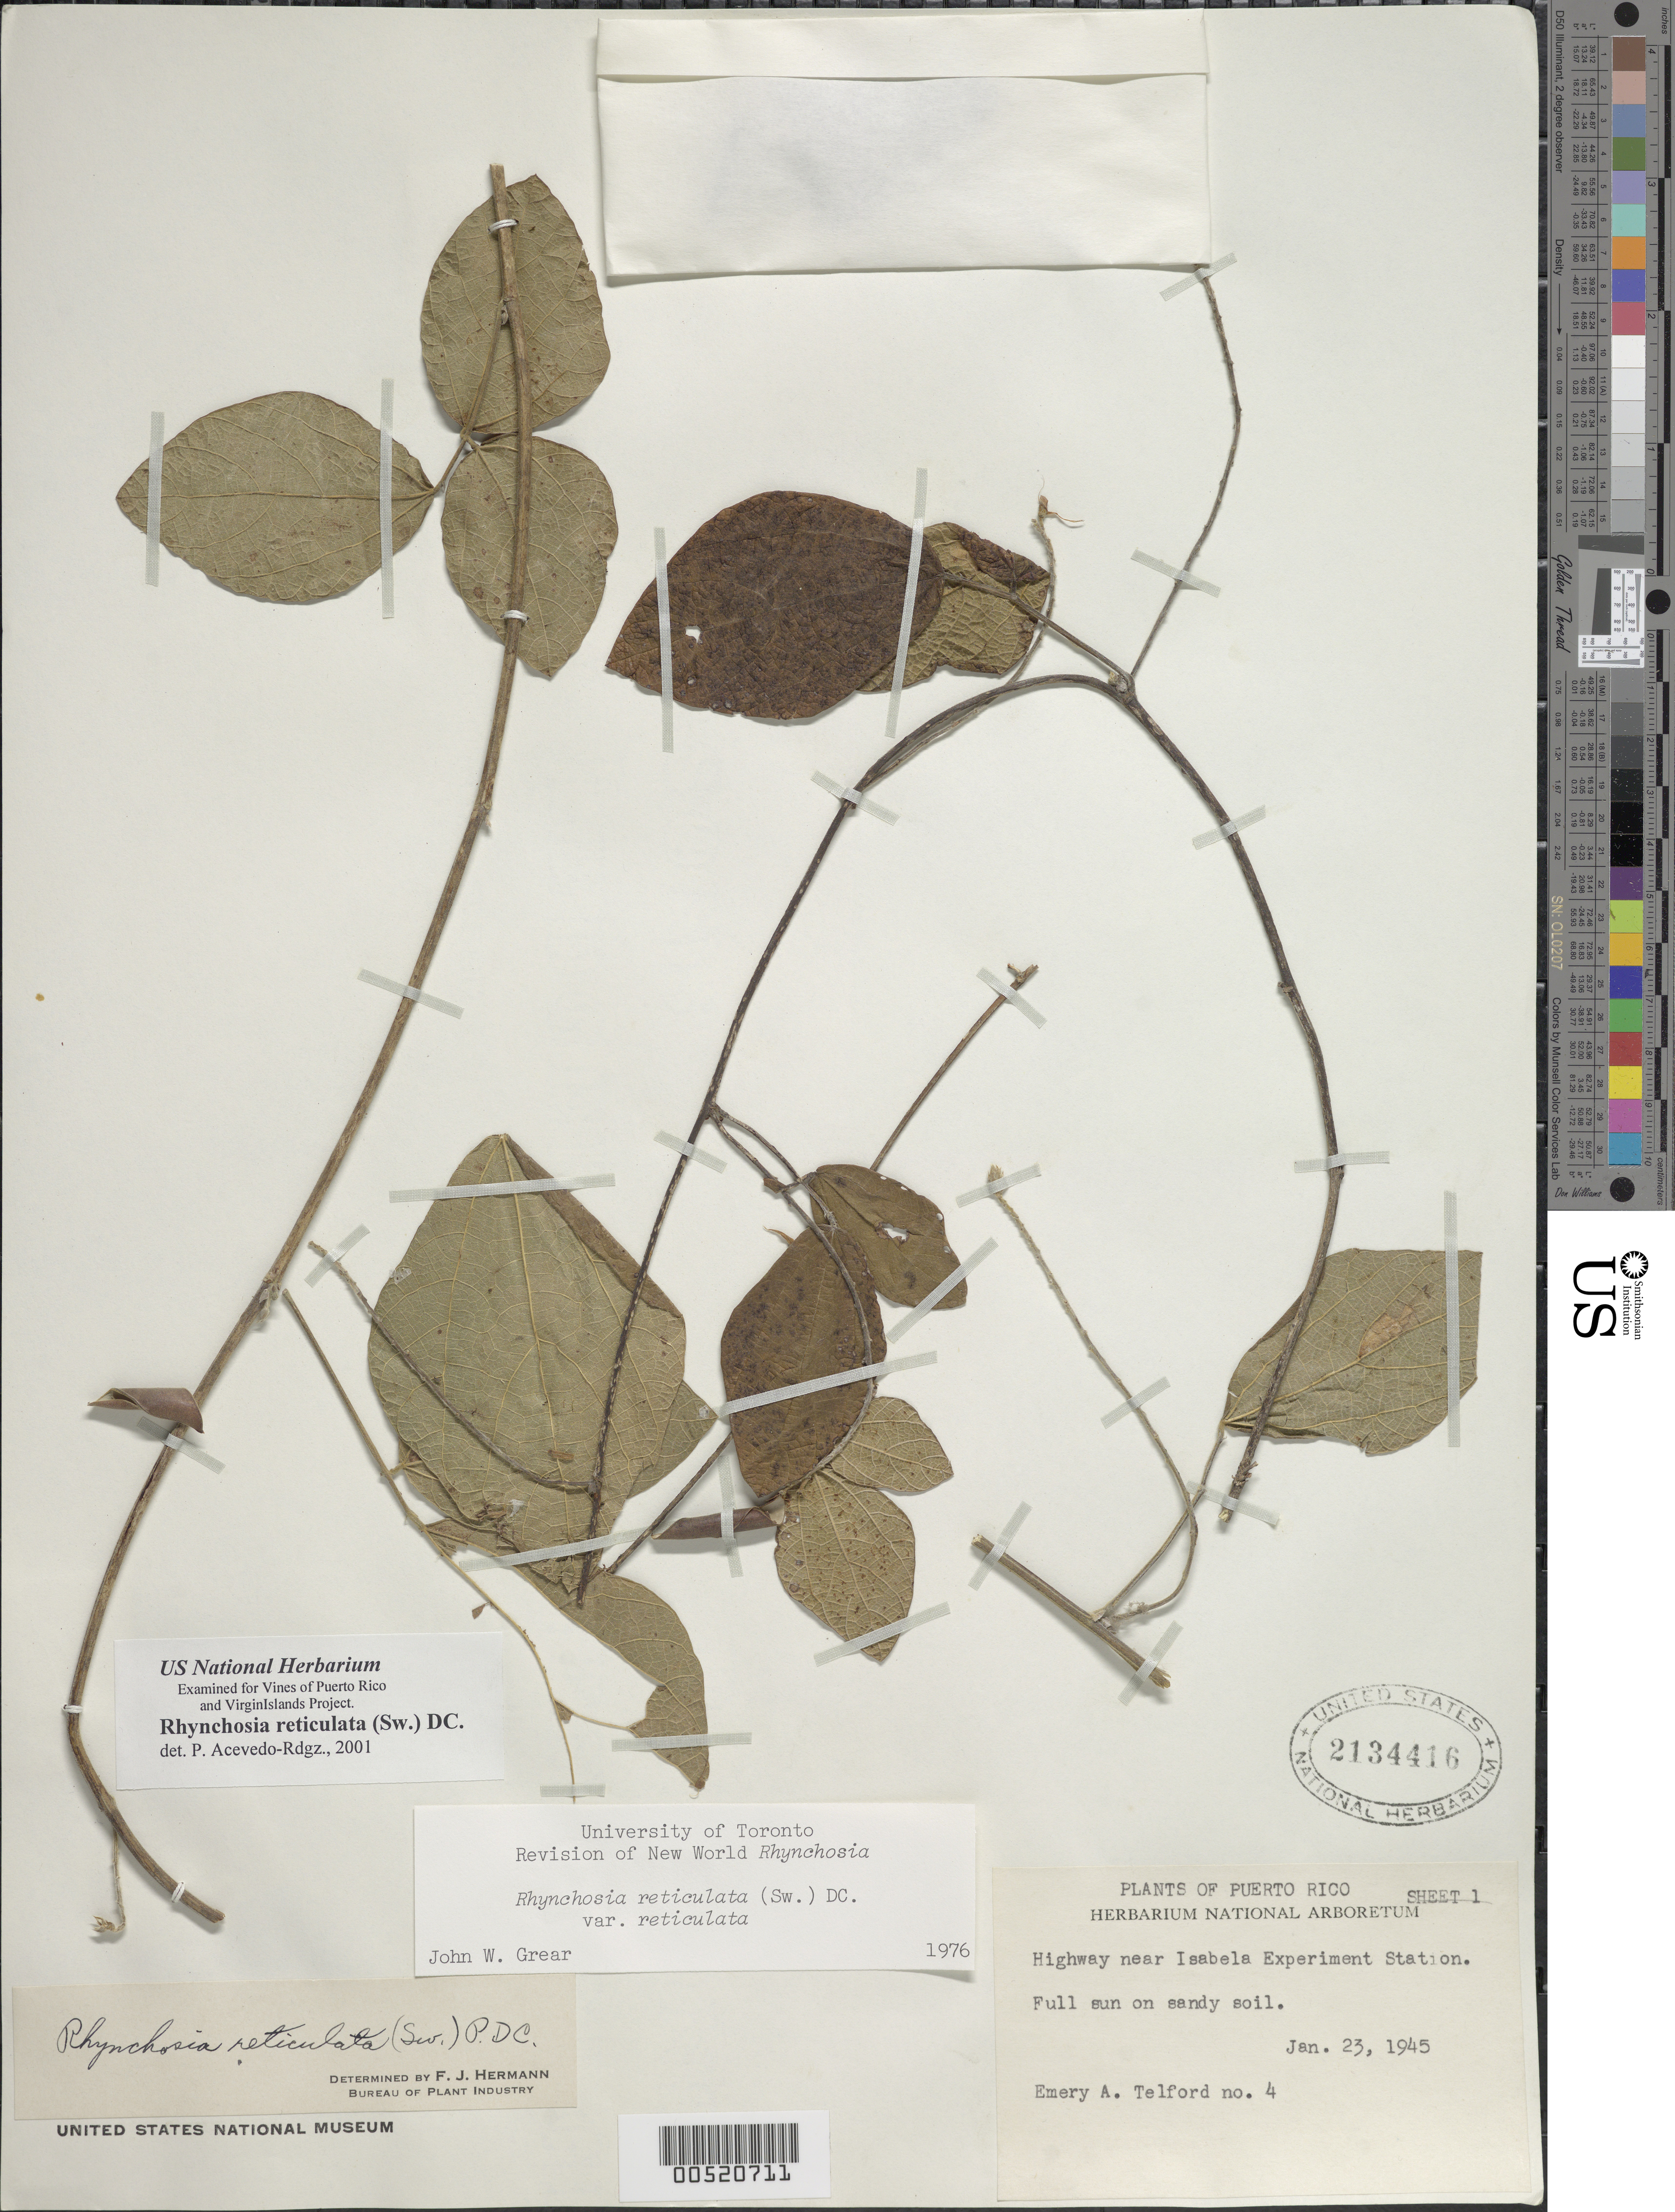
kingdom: Plantae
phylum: Tracheophyta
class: Magnoliopsida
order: Fabales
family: Fabaceae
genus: Rhynchosia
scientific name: Rhynchosia reticulata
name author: (Sw.) DC.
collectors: E. Telford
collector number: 4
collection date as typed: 23 Jan 1945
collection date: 1945-01-23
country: Puerto Rico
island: Greater Antilles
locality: Highway near Isabela Experiment Station. Full sun on sandy soil.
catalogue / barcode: US 2134416